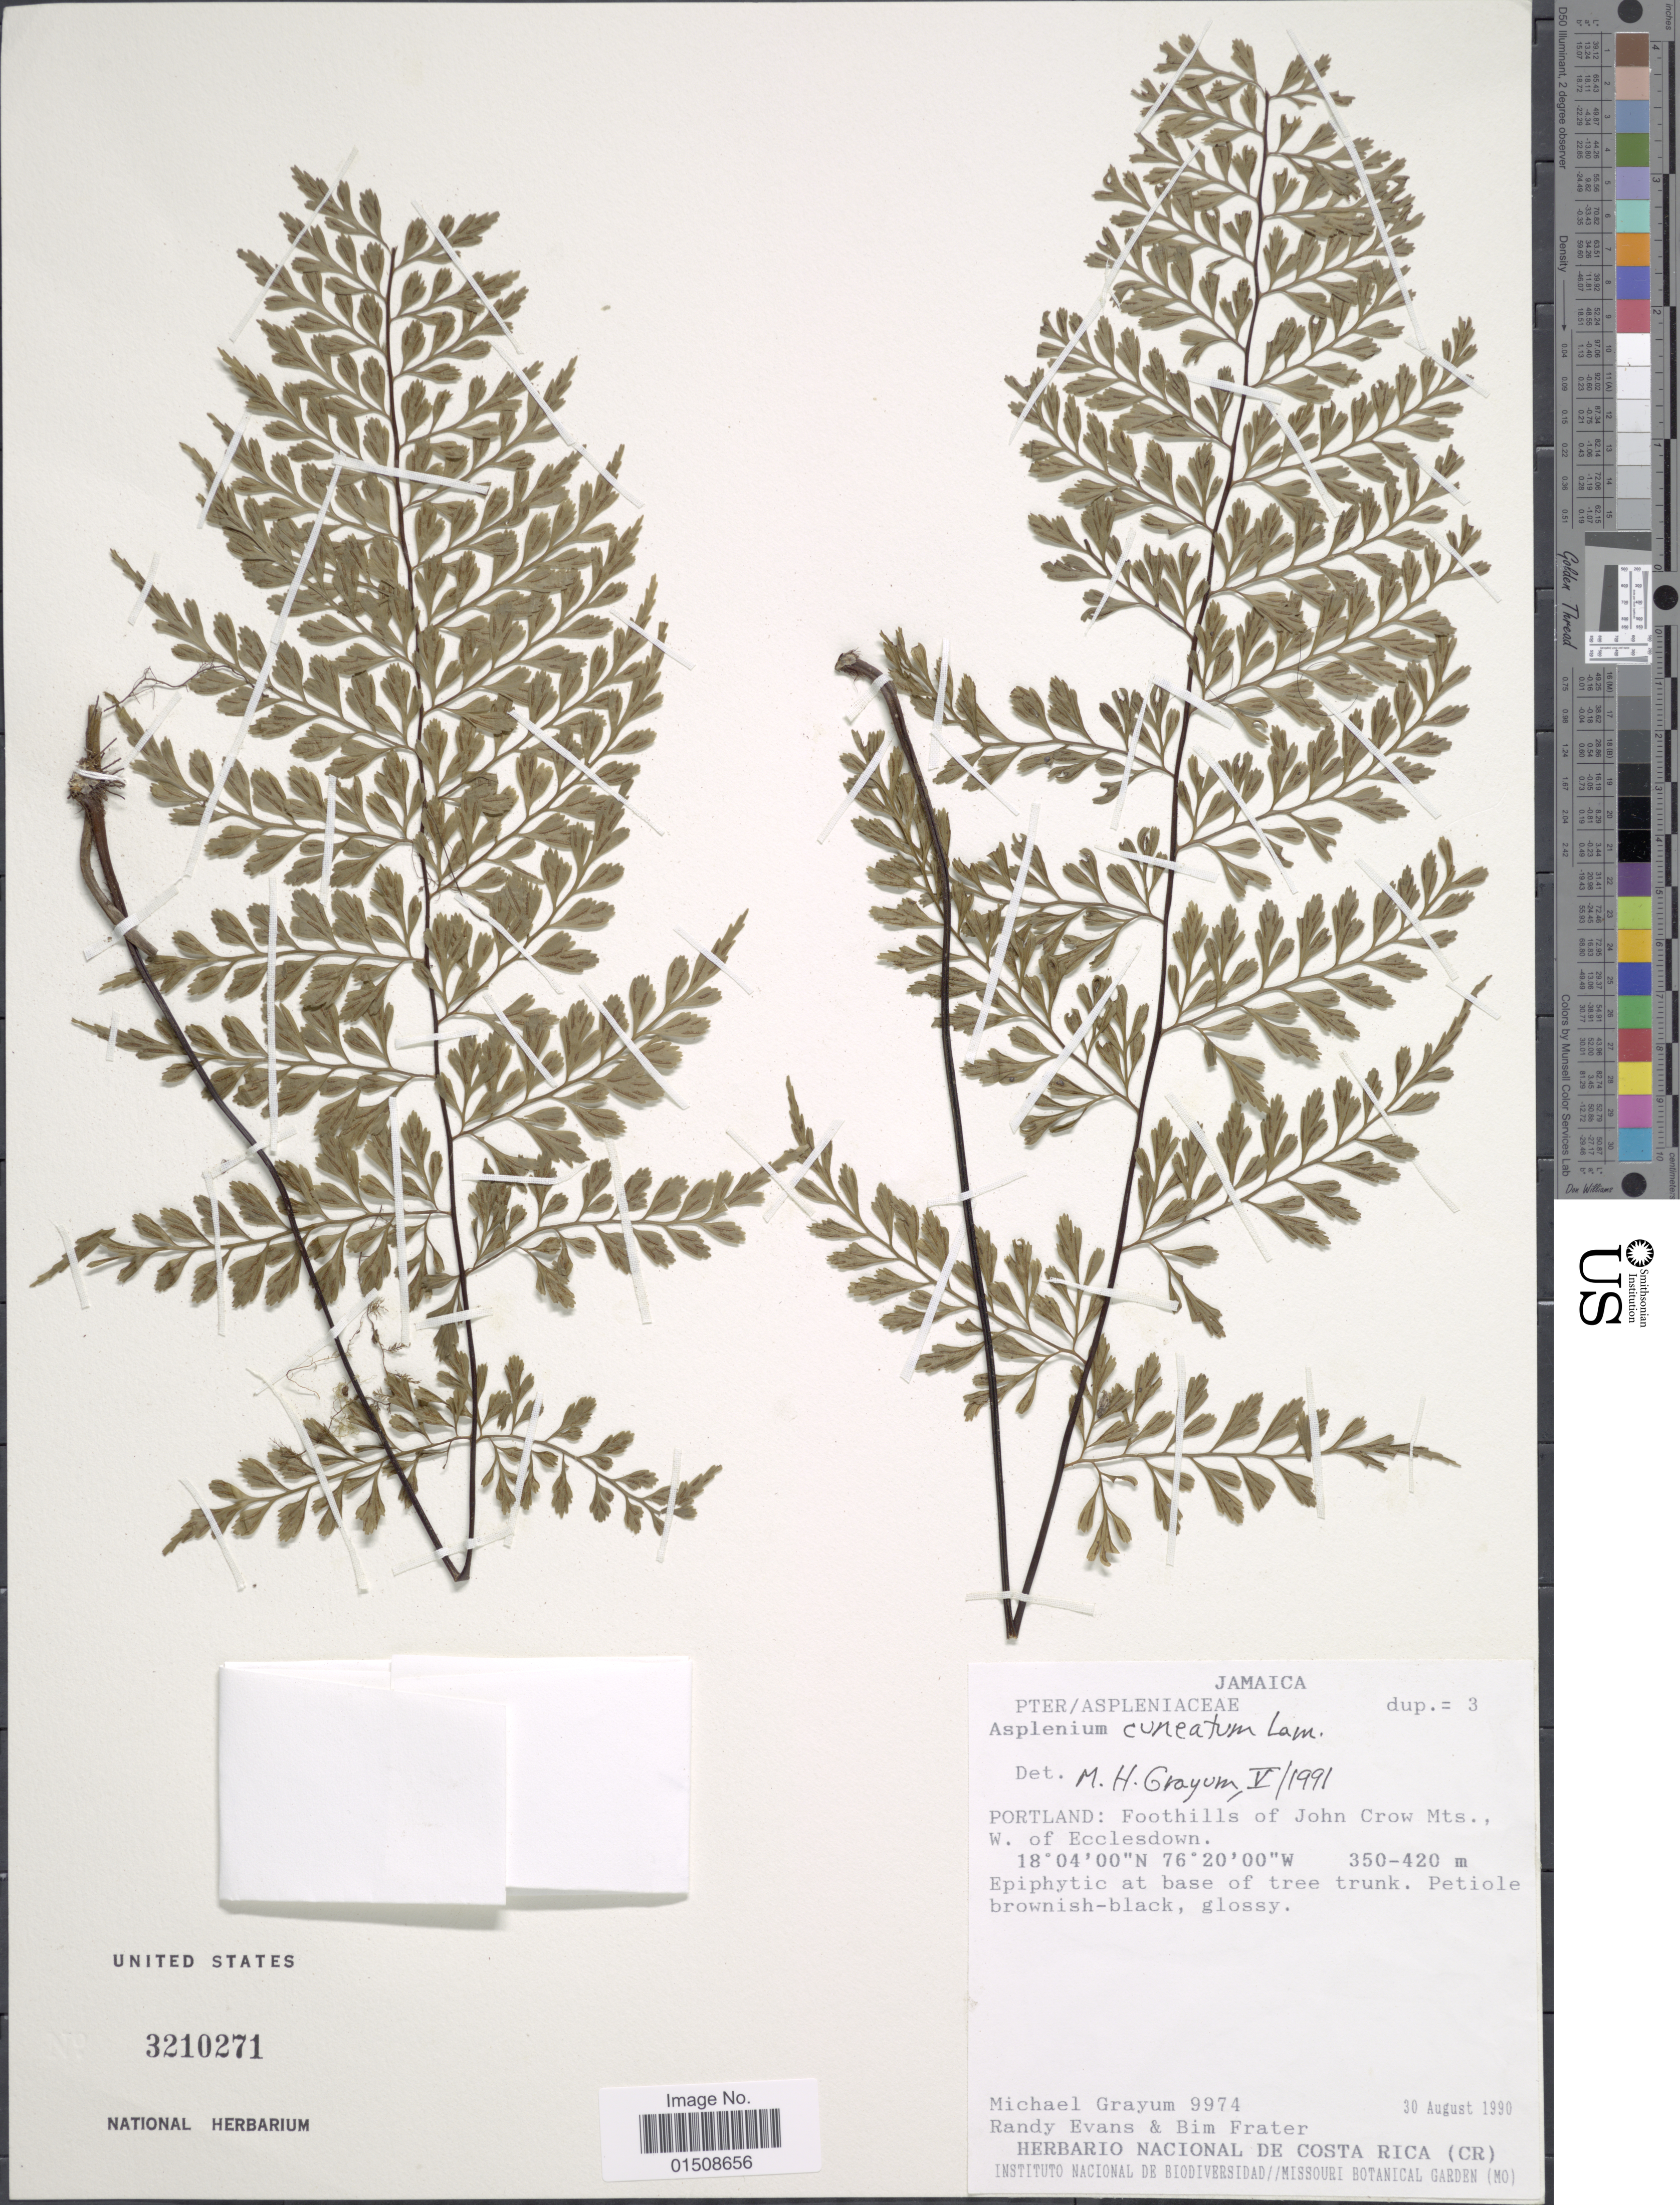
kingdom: Plantae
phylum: Tracheophyta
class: Polypodiopsida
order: Polypodiales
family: Aspleniaceae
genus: Asplenium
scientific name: Asplenium cuneatum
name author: Lam.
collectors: M. H. Grayum, R. Evans & B. Frater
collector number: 9974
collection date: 1990-08-30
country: Jamaica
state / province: Portland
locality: Foothills of John Crow Mts., w. of Ecclesdown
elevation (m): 350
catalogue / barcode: US 3210271